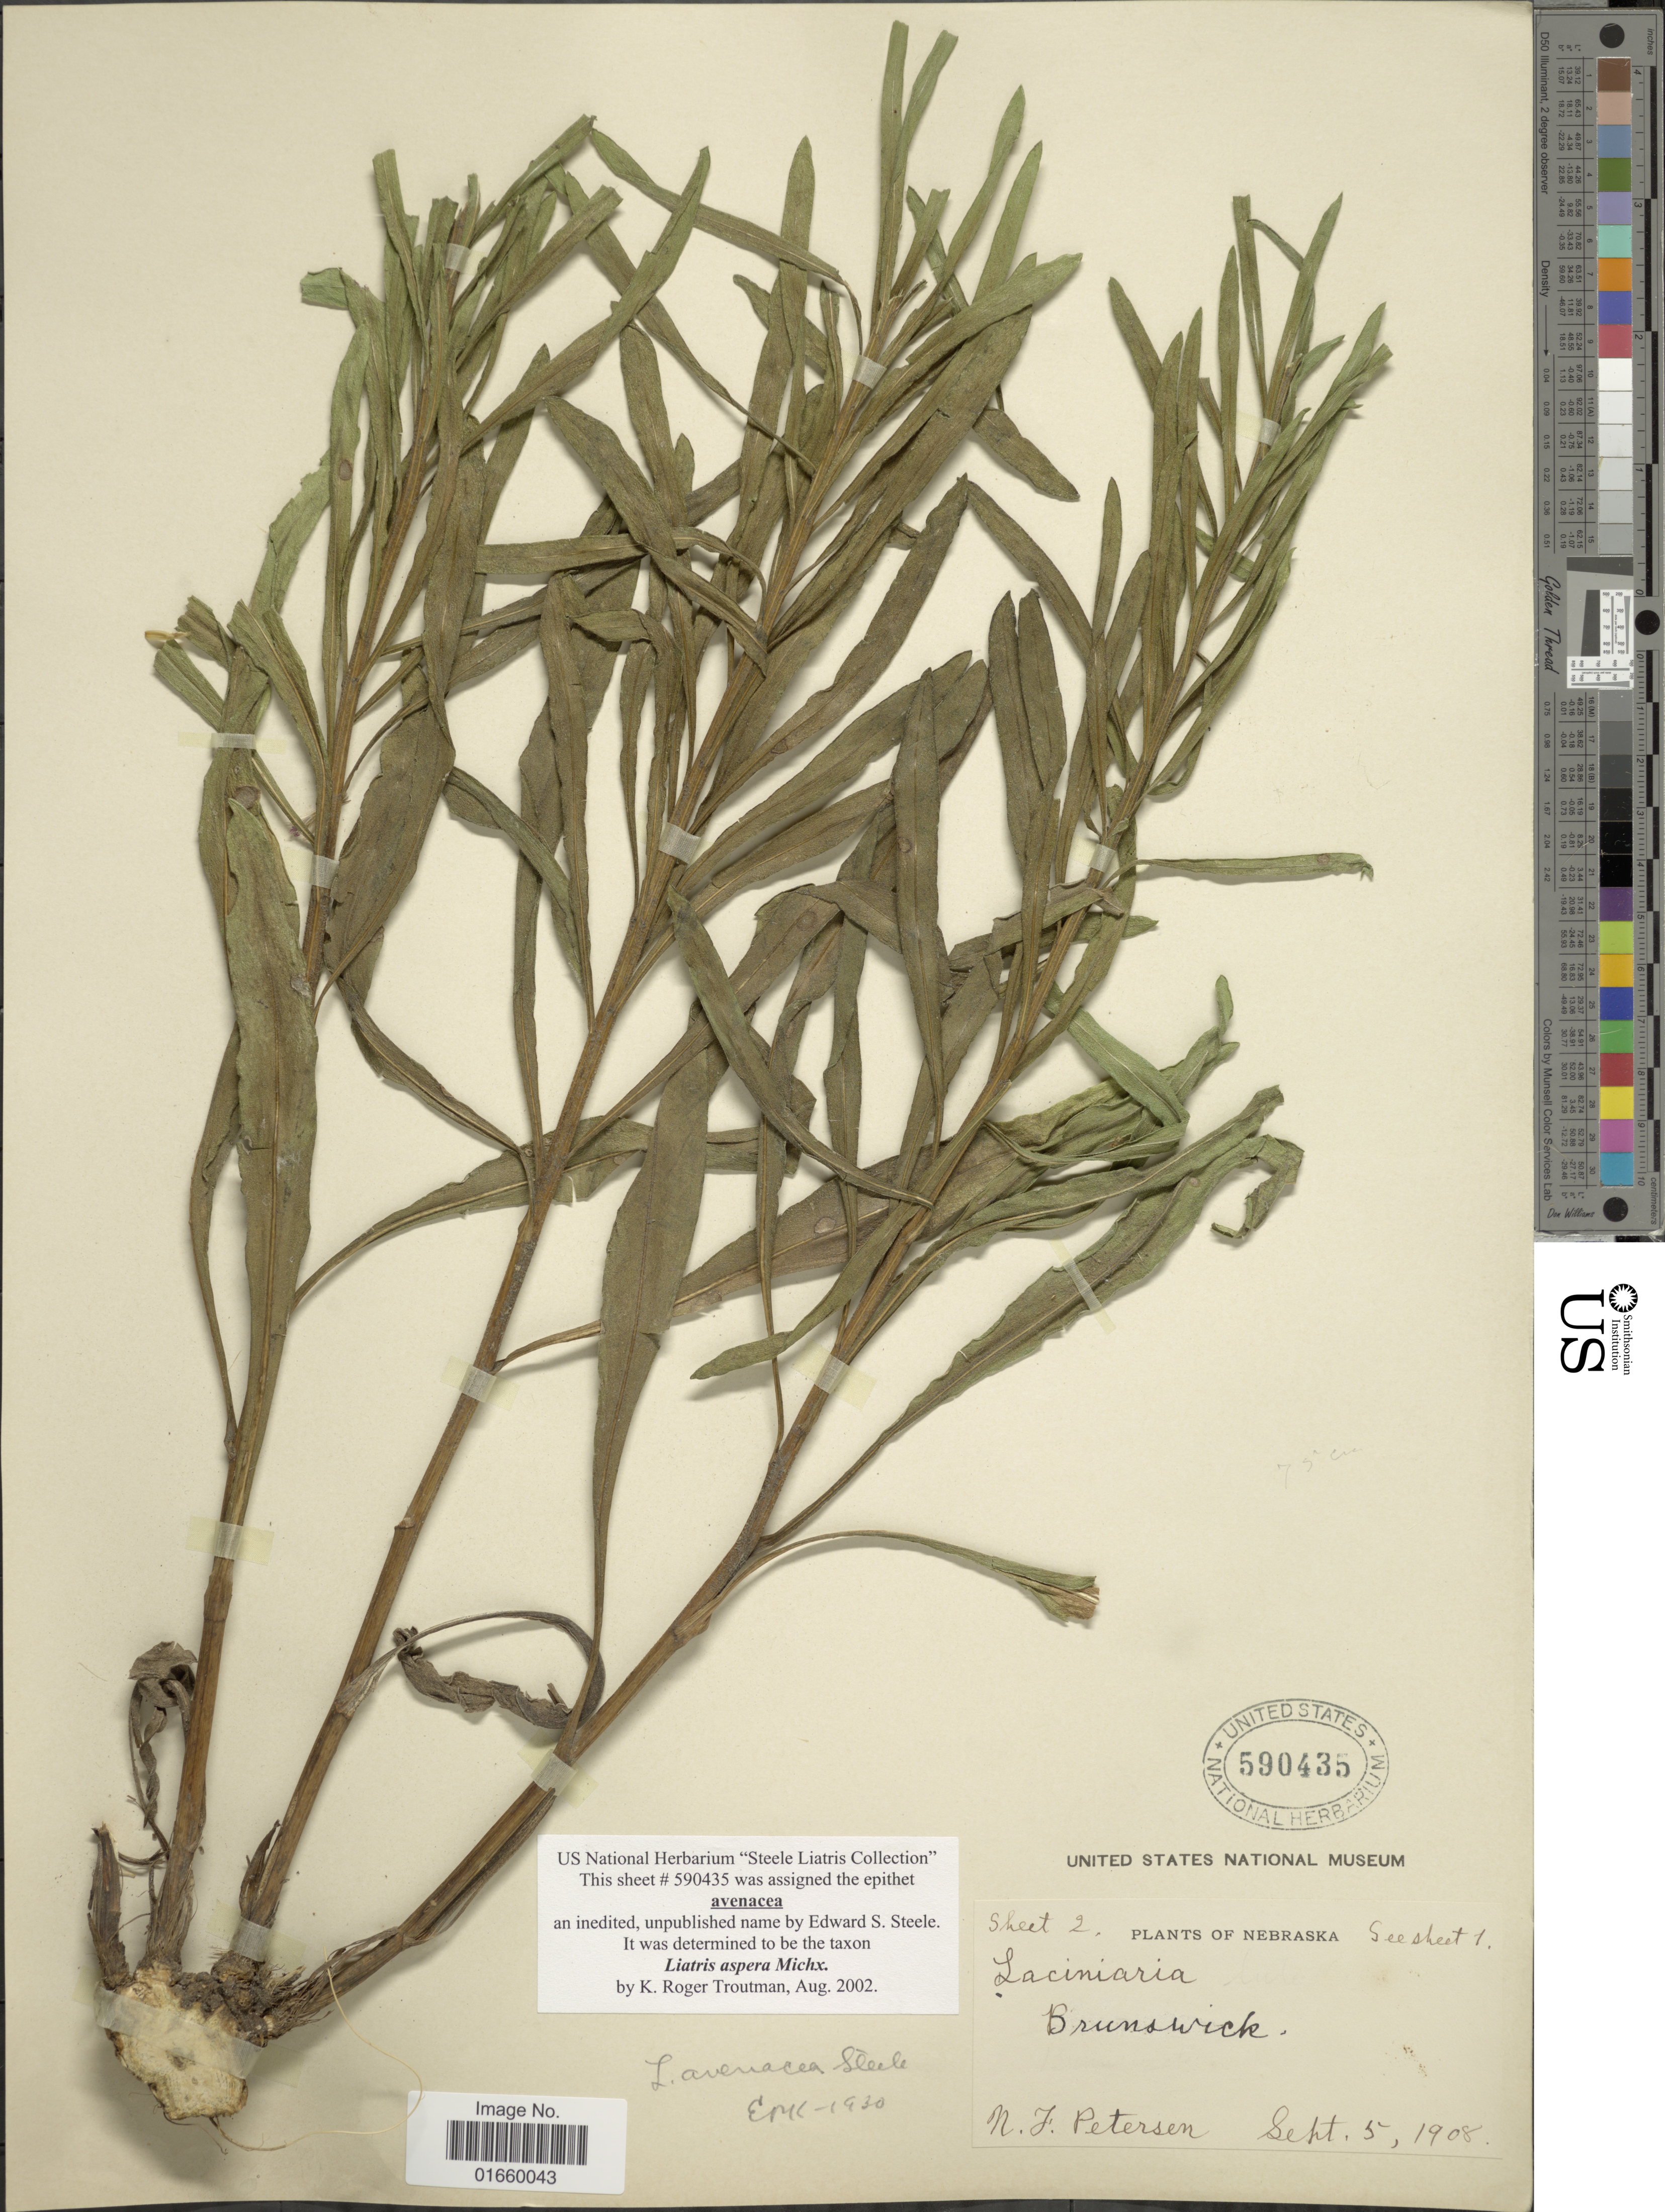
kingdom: Plantae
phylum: Tracheophyta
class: Magnoliopsida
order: Asterales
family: Asteraceae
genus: Liatris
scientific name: Liatris aspera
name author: Michx.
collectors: N. F. Peterson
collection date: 1908-09-05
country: United States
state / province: Nebraska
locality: Brunswick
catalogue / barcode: US 590435